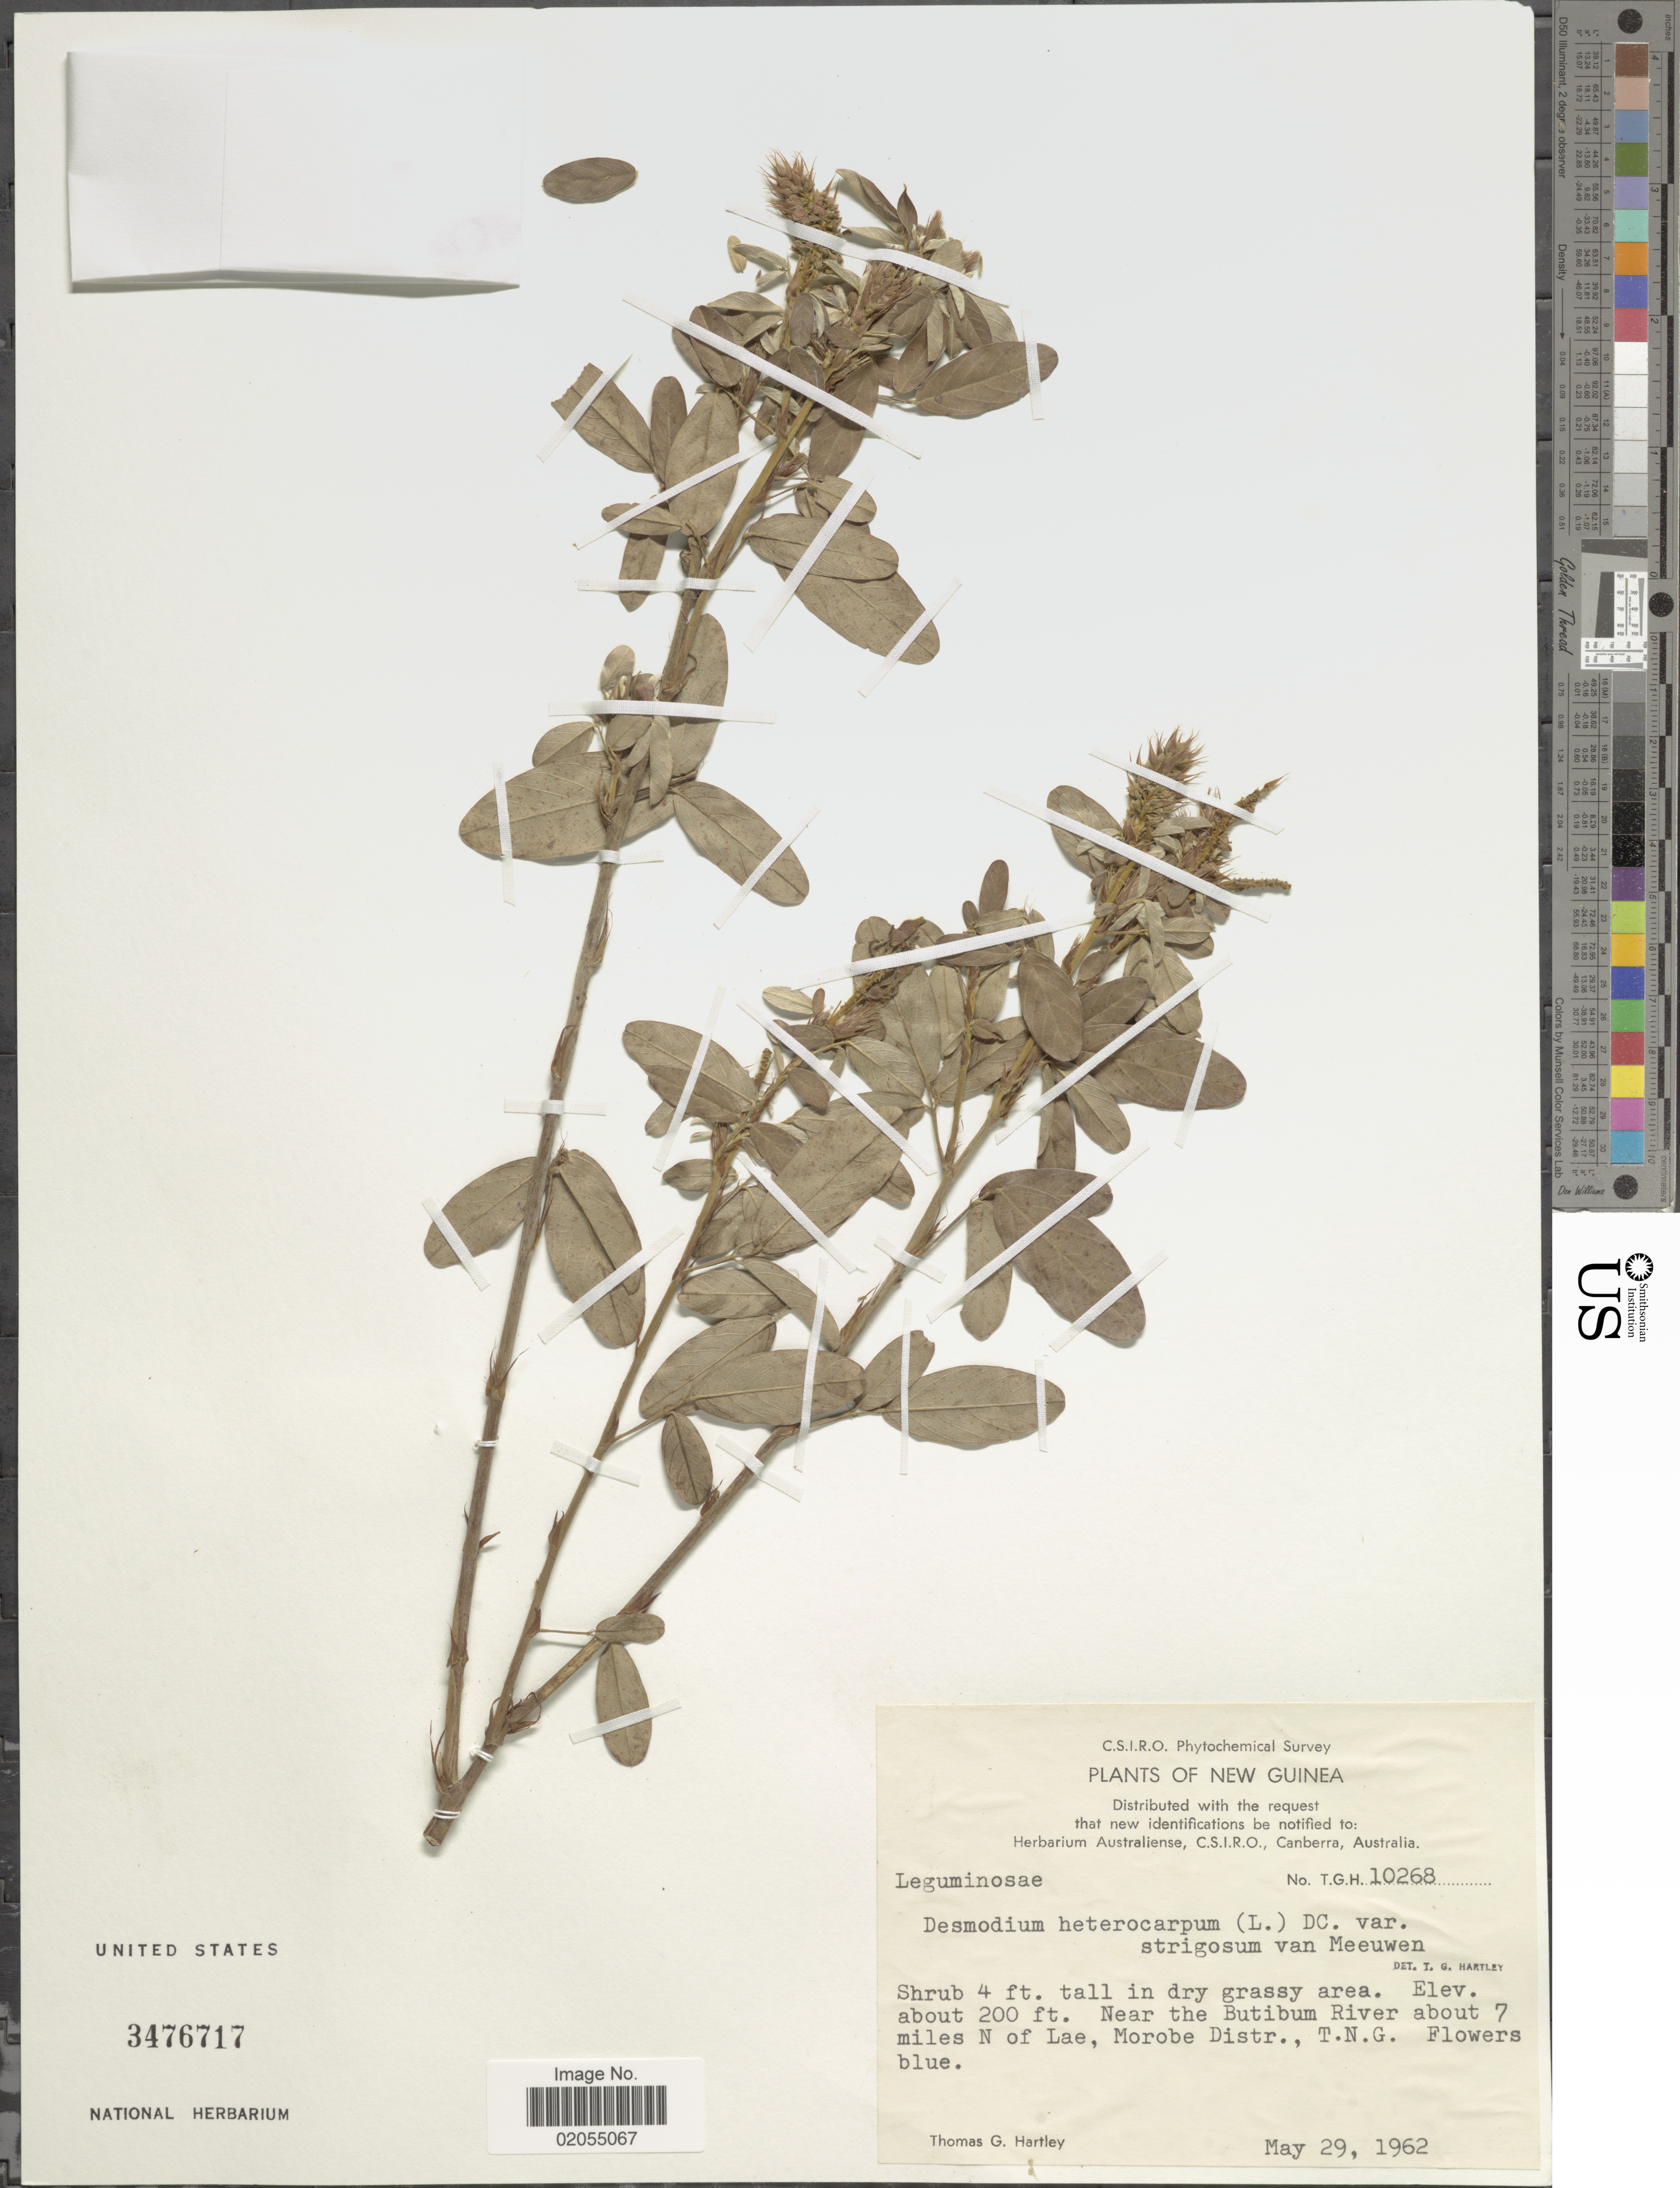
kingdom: Plantae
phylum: Tracheophyta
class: Magnoliopsida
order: Fabales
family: Fabaceae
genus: Grona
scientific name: Grona heterocarpos var. strigosa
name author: (Meeuwen) H. Ohashi & K. Ohashi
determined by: Strong, Mark T., (BOT), Smithsonian Institution - National Museum of Natural History (UNITED STATES)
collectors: T. G. Hartley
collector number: TGH10268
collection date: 1962-05-29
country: Papua New Guinea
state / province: Morobe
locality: Near the Butibum River about 7 miles N of Lae, Morobe Distr., T.N.G.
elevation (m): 61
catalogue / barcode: US 3476717